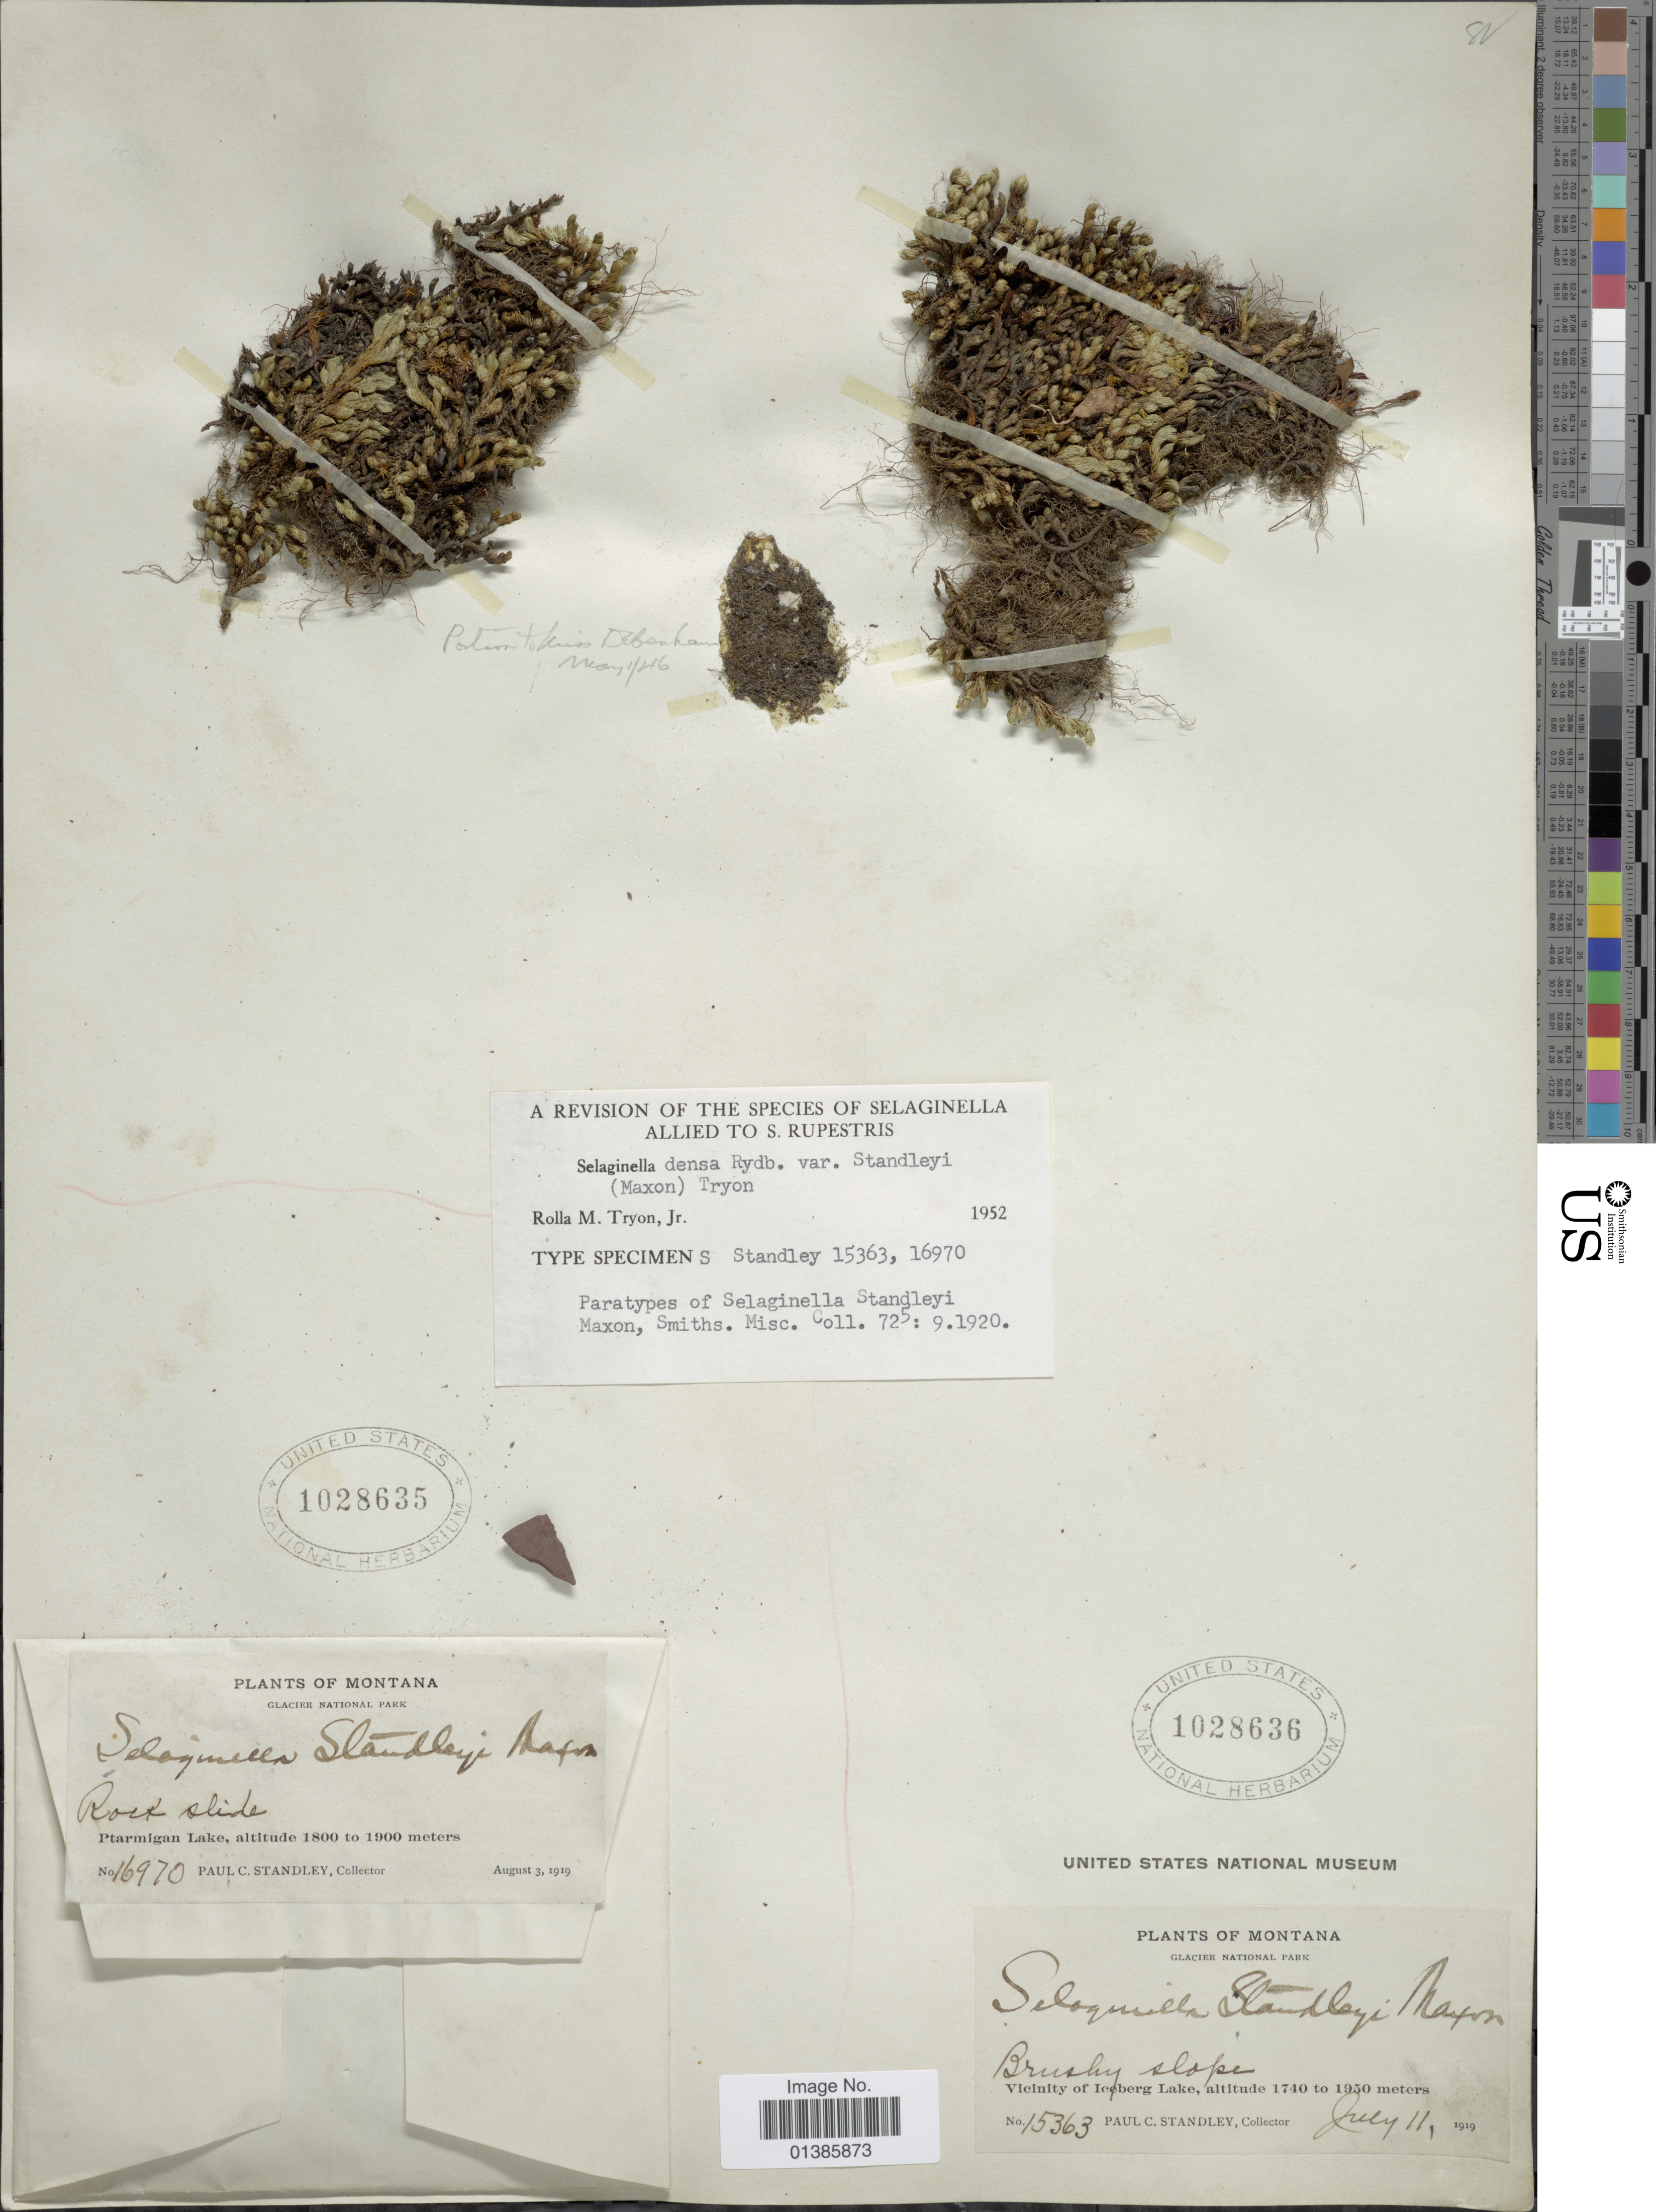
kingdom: Plantae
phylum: Tracheophyta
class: Lycopodiopsida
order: Selaginellales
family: Selaginellaceae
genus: Selaginella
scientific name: Selaginella densa var. standleyi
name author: (Maxon) R.M. Tryon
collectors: P. C. Standley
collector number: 16970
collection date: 1919-08-03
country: United States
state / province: Montana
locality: Glacier National Park. Ptarmigan Lake.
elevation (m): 1800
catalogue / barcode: US 1028635